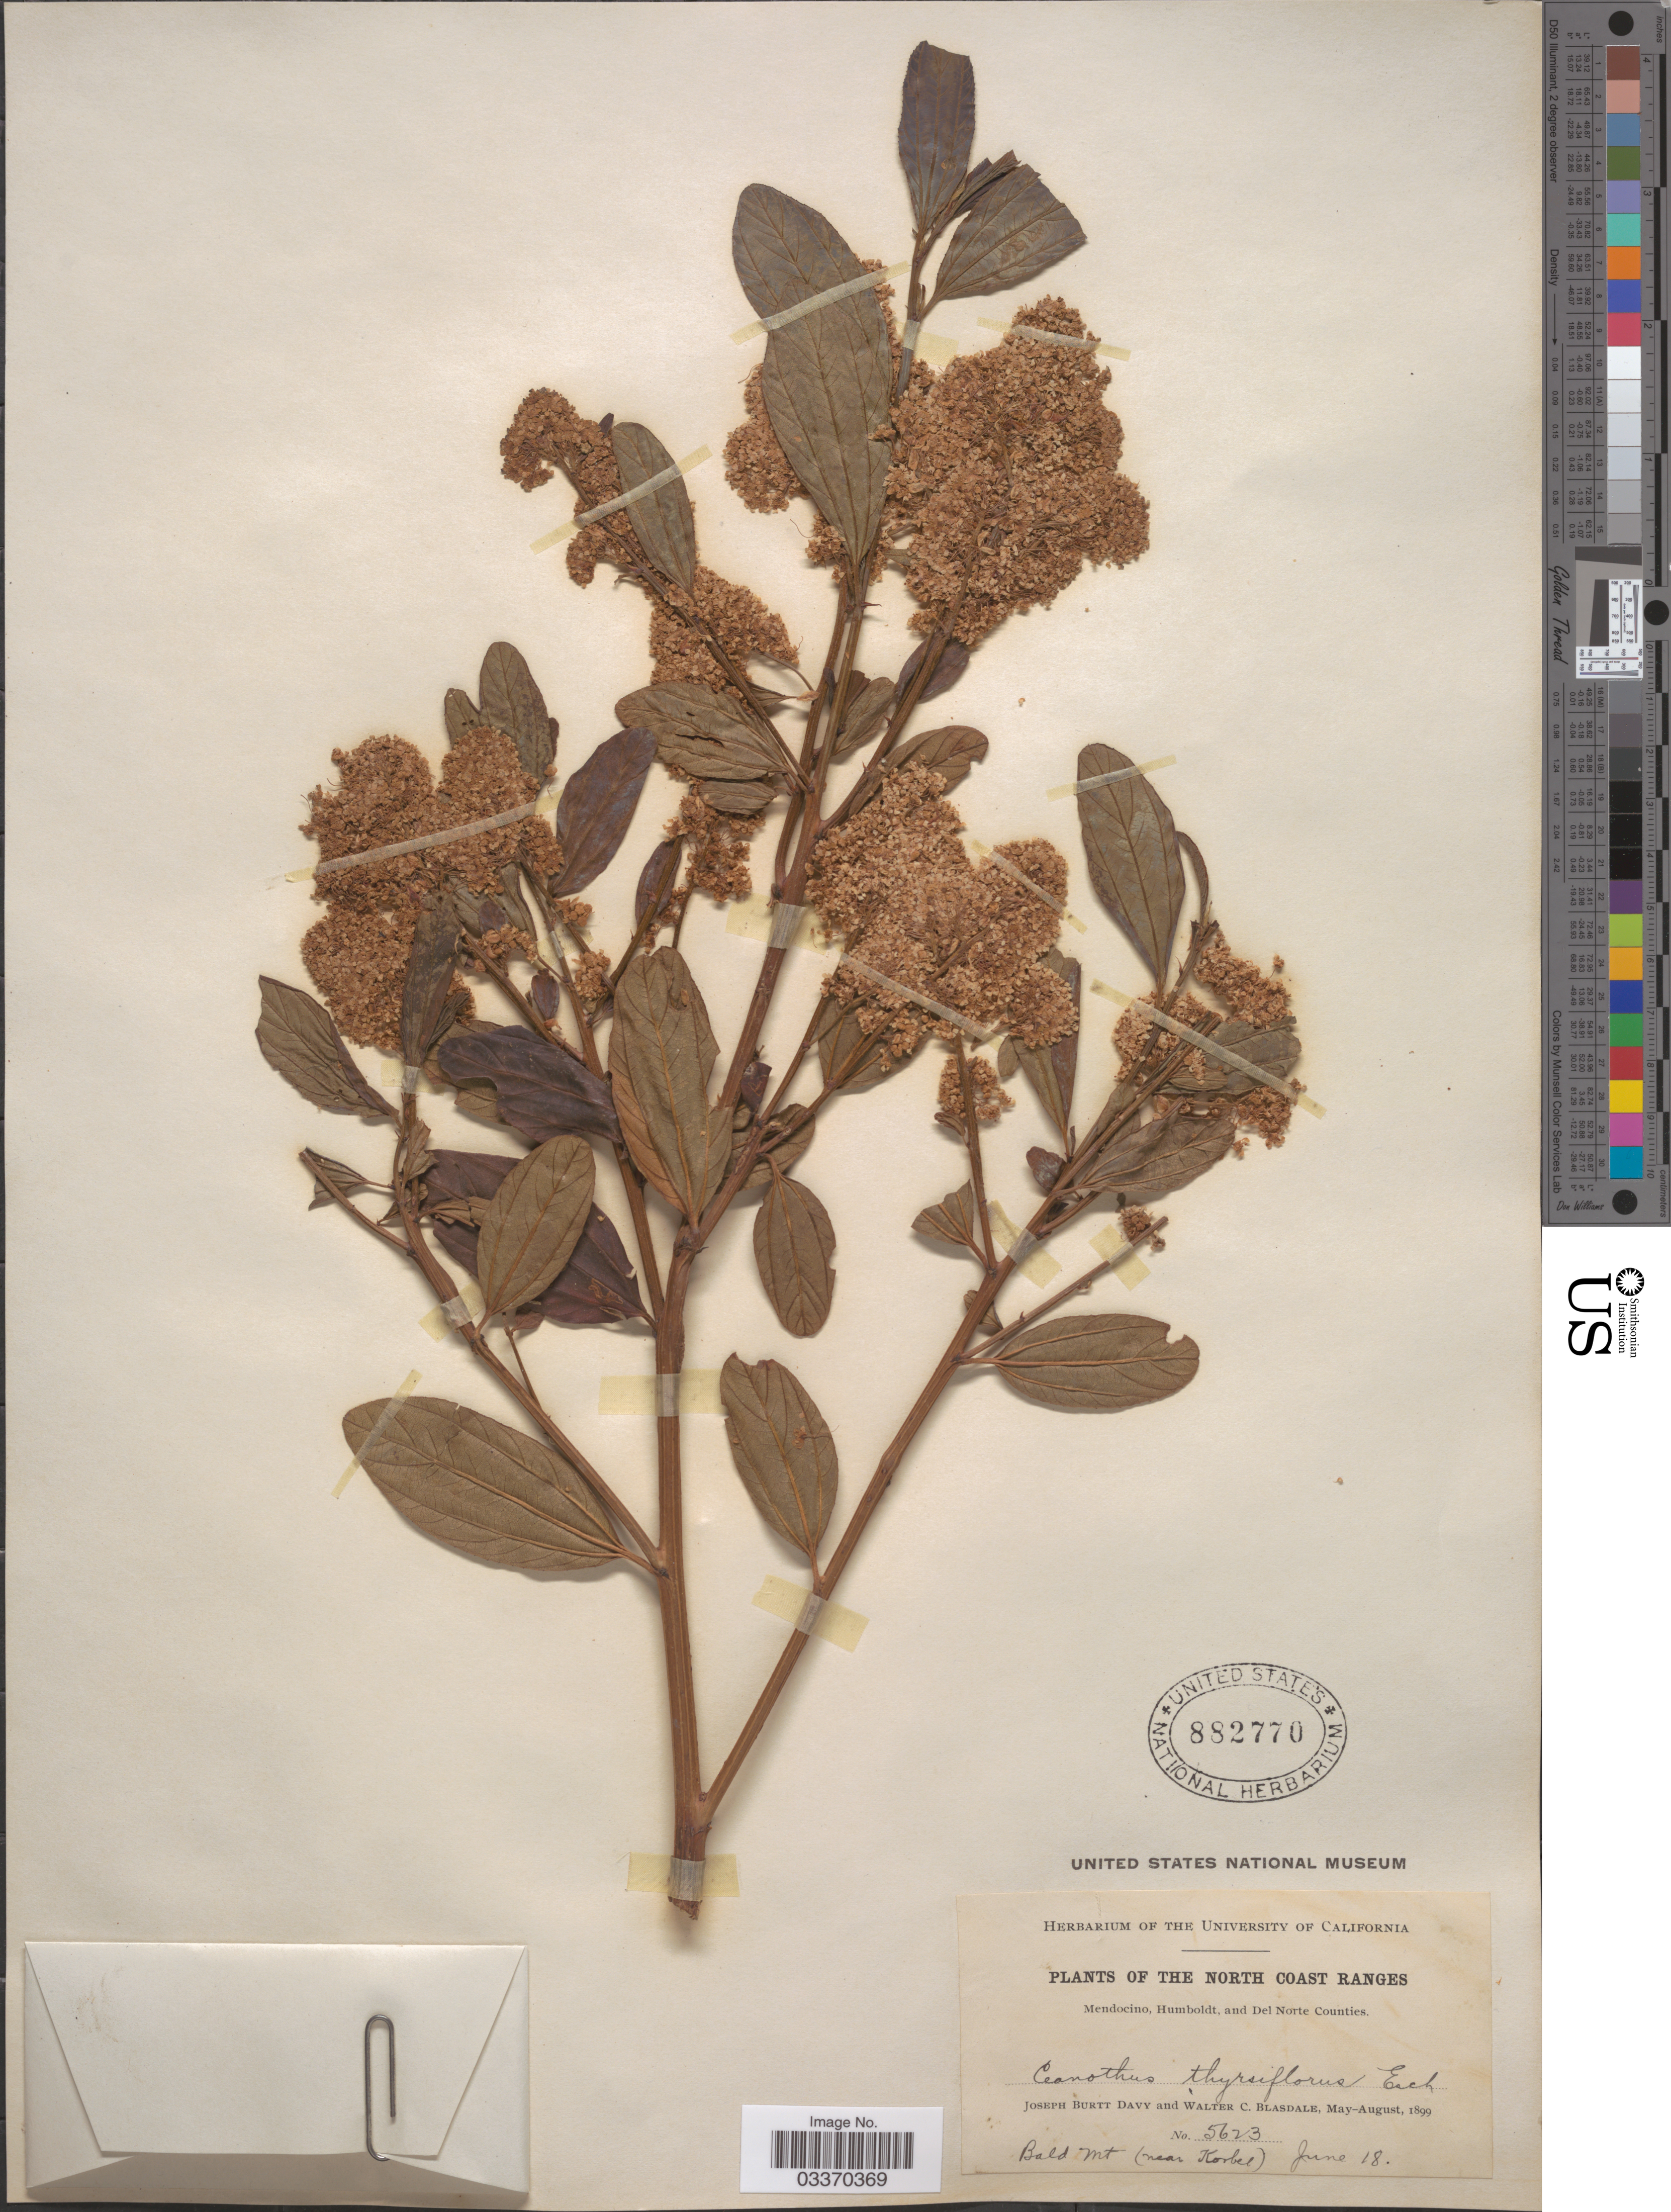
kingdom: Plantae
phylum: Tracheophyta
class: Magnoliopsida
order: Rosales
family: Rhamnaceae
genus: Ceanothus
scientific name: Ceanothus thyrsiflorus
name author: Eschsch.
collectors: J. Burtt Davy & W. Blasdale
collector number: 5623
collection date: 1899-05/1899-08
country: United States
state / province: California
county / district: Mendocino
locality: North Coast Ranges. Mendocino, Humboldt, and Del Norte Counties. Bald Mt (near Korbel).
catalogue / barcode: US 882770